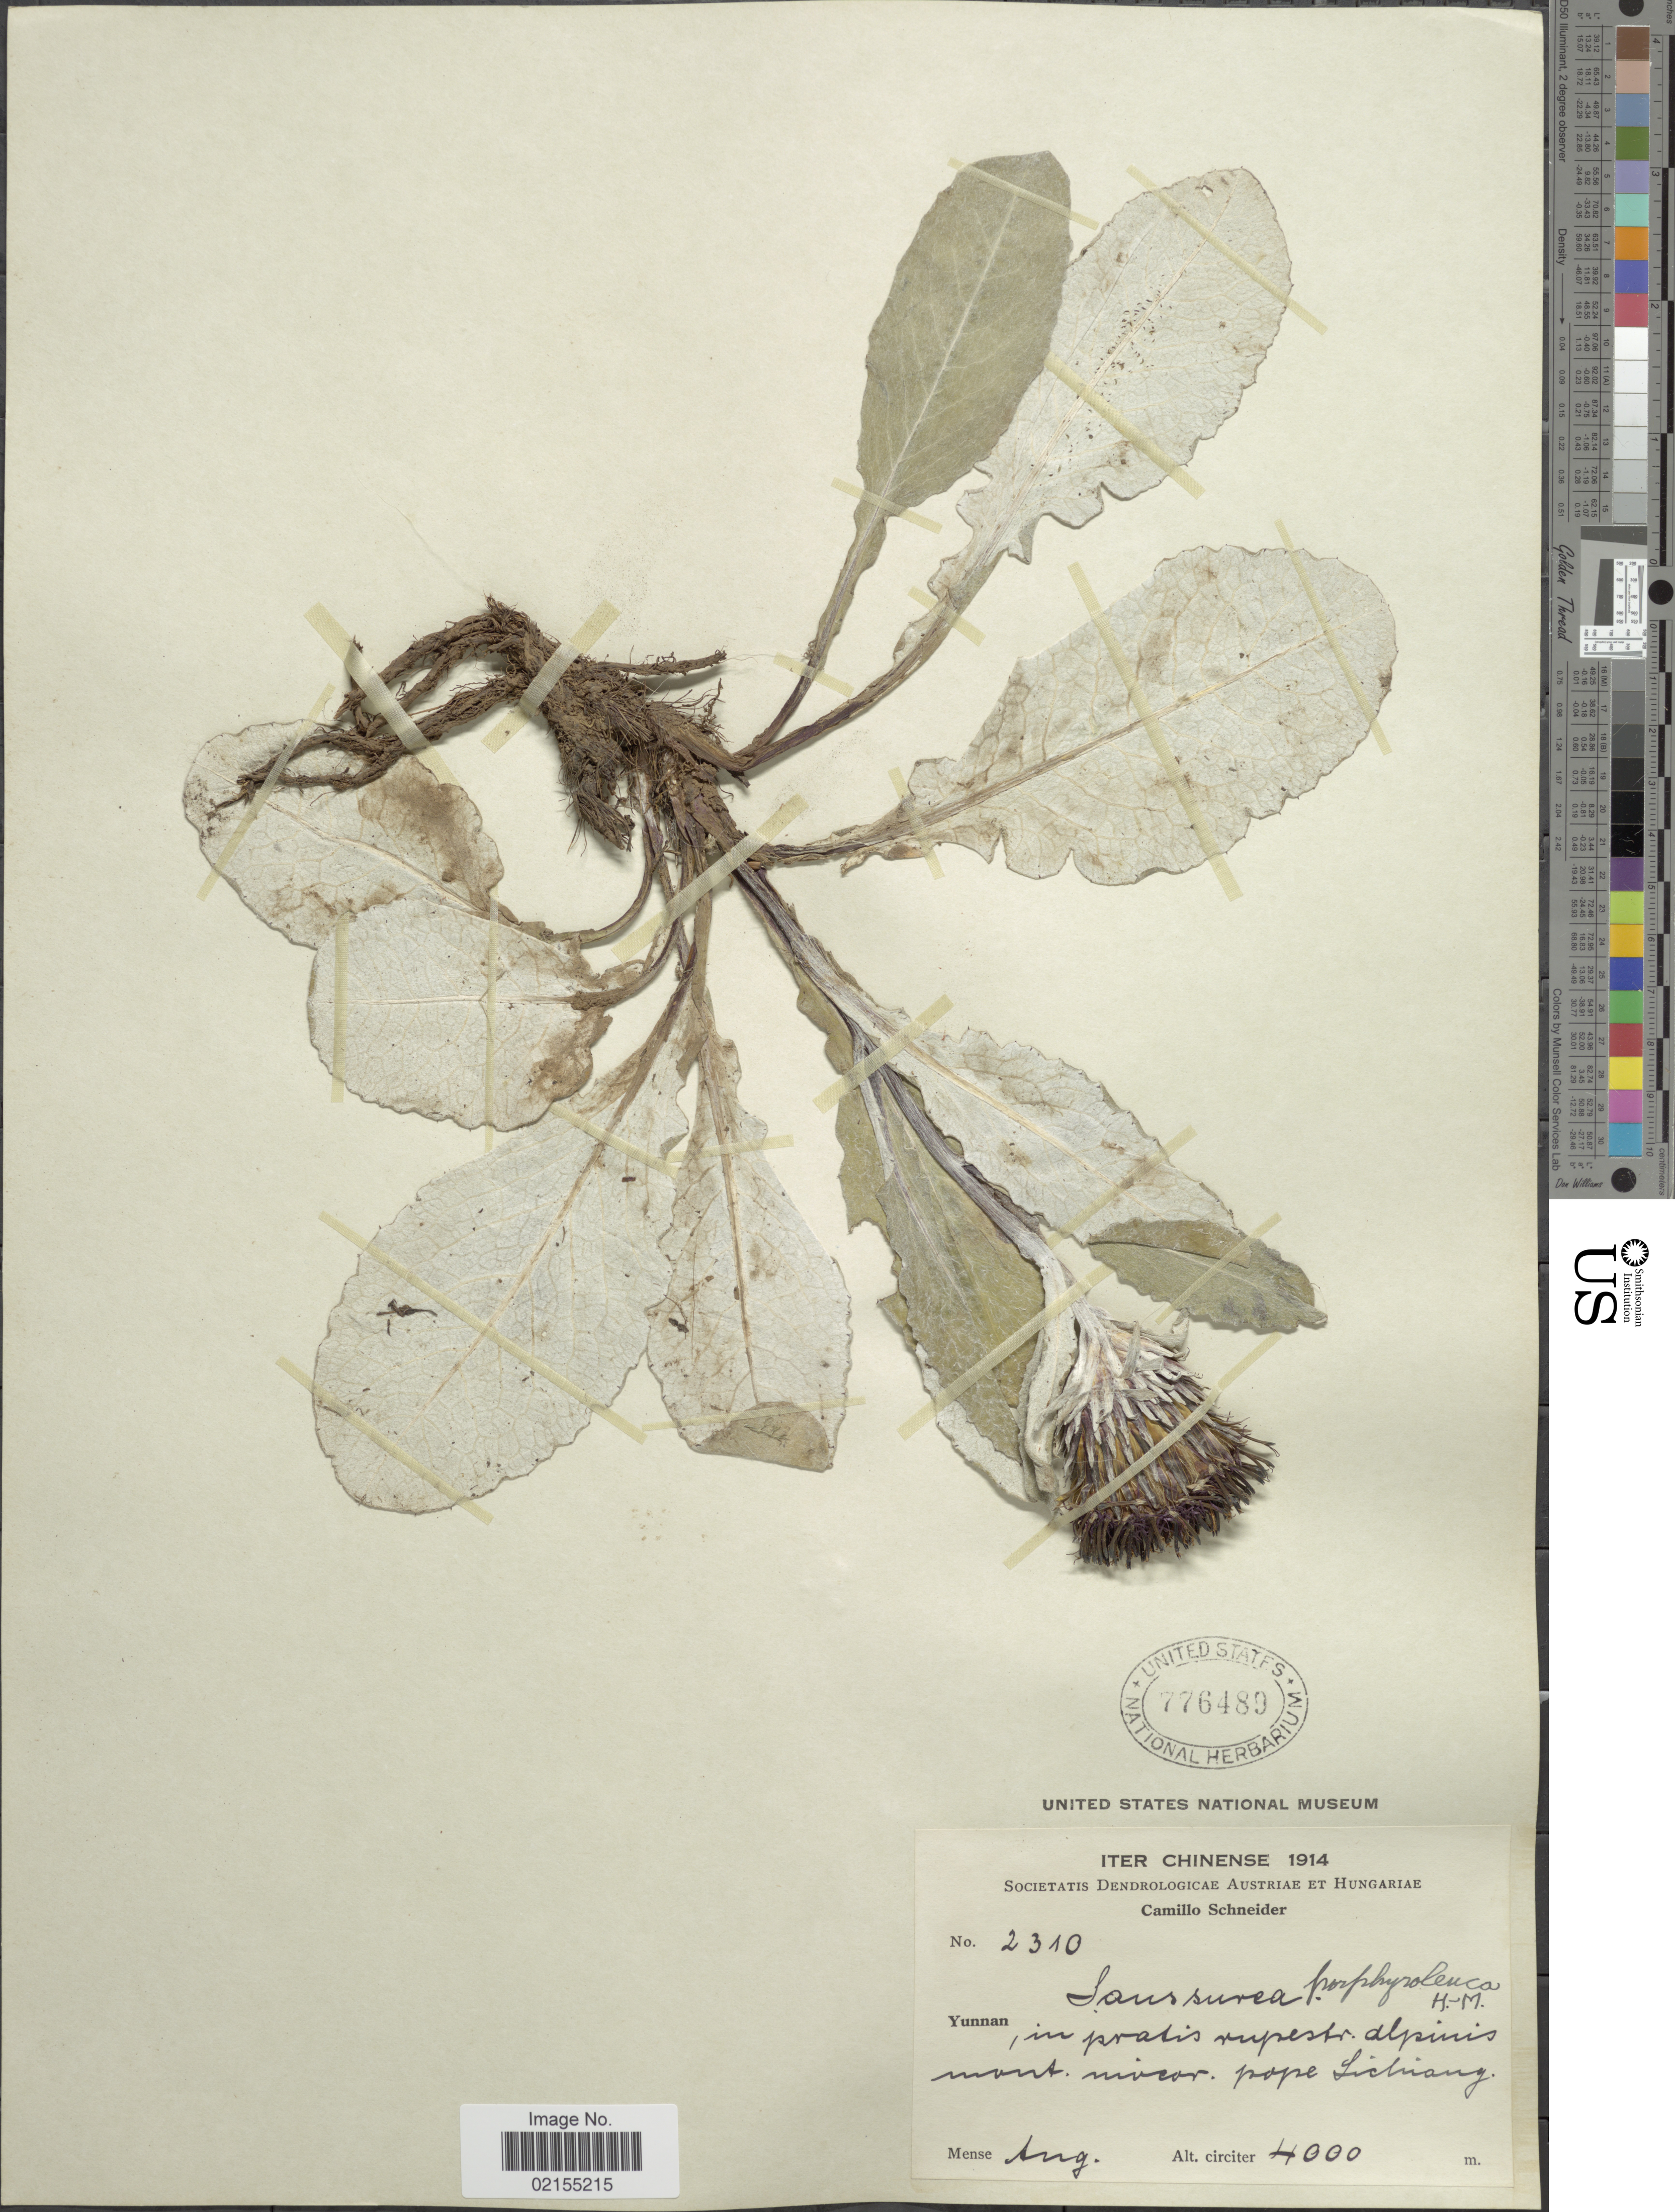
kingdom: Plantae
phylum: Tracheophyta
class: Magnoliopsida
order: Asterales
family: Asteraceae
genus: Saussurea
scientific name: Saussurea porphyroleuca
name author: Hand.-Mazz.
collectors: C. K. Schneider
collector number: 2310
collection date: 1914-08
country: China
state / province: Yunnan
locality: Iter Chinense, Yunnan, in pratis rupestr. alpinis mont. niveor., prope Lichiang [interpreted]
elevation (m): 4000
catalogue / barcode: US 776489